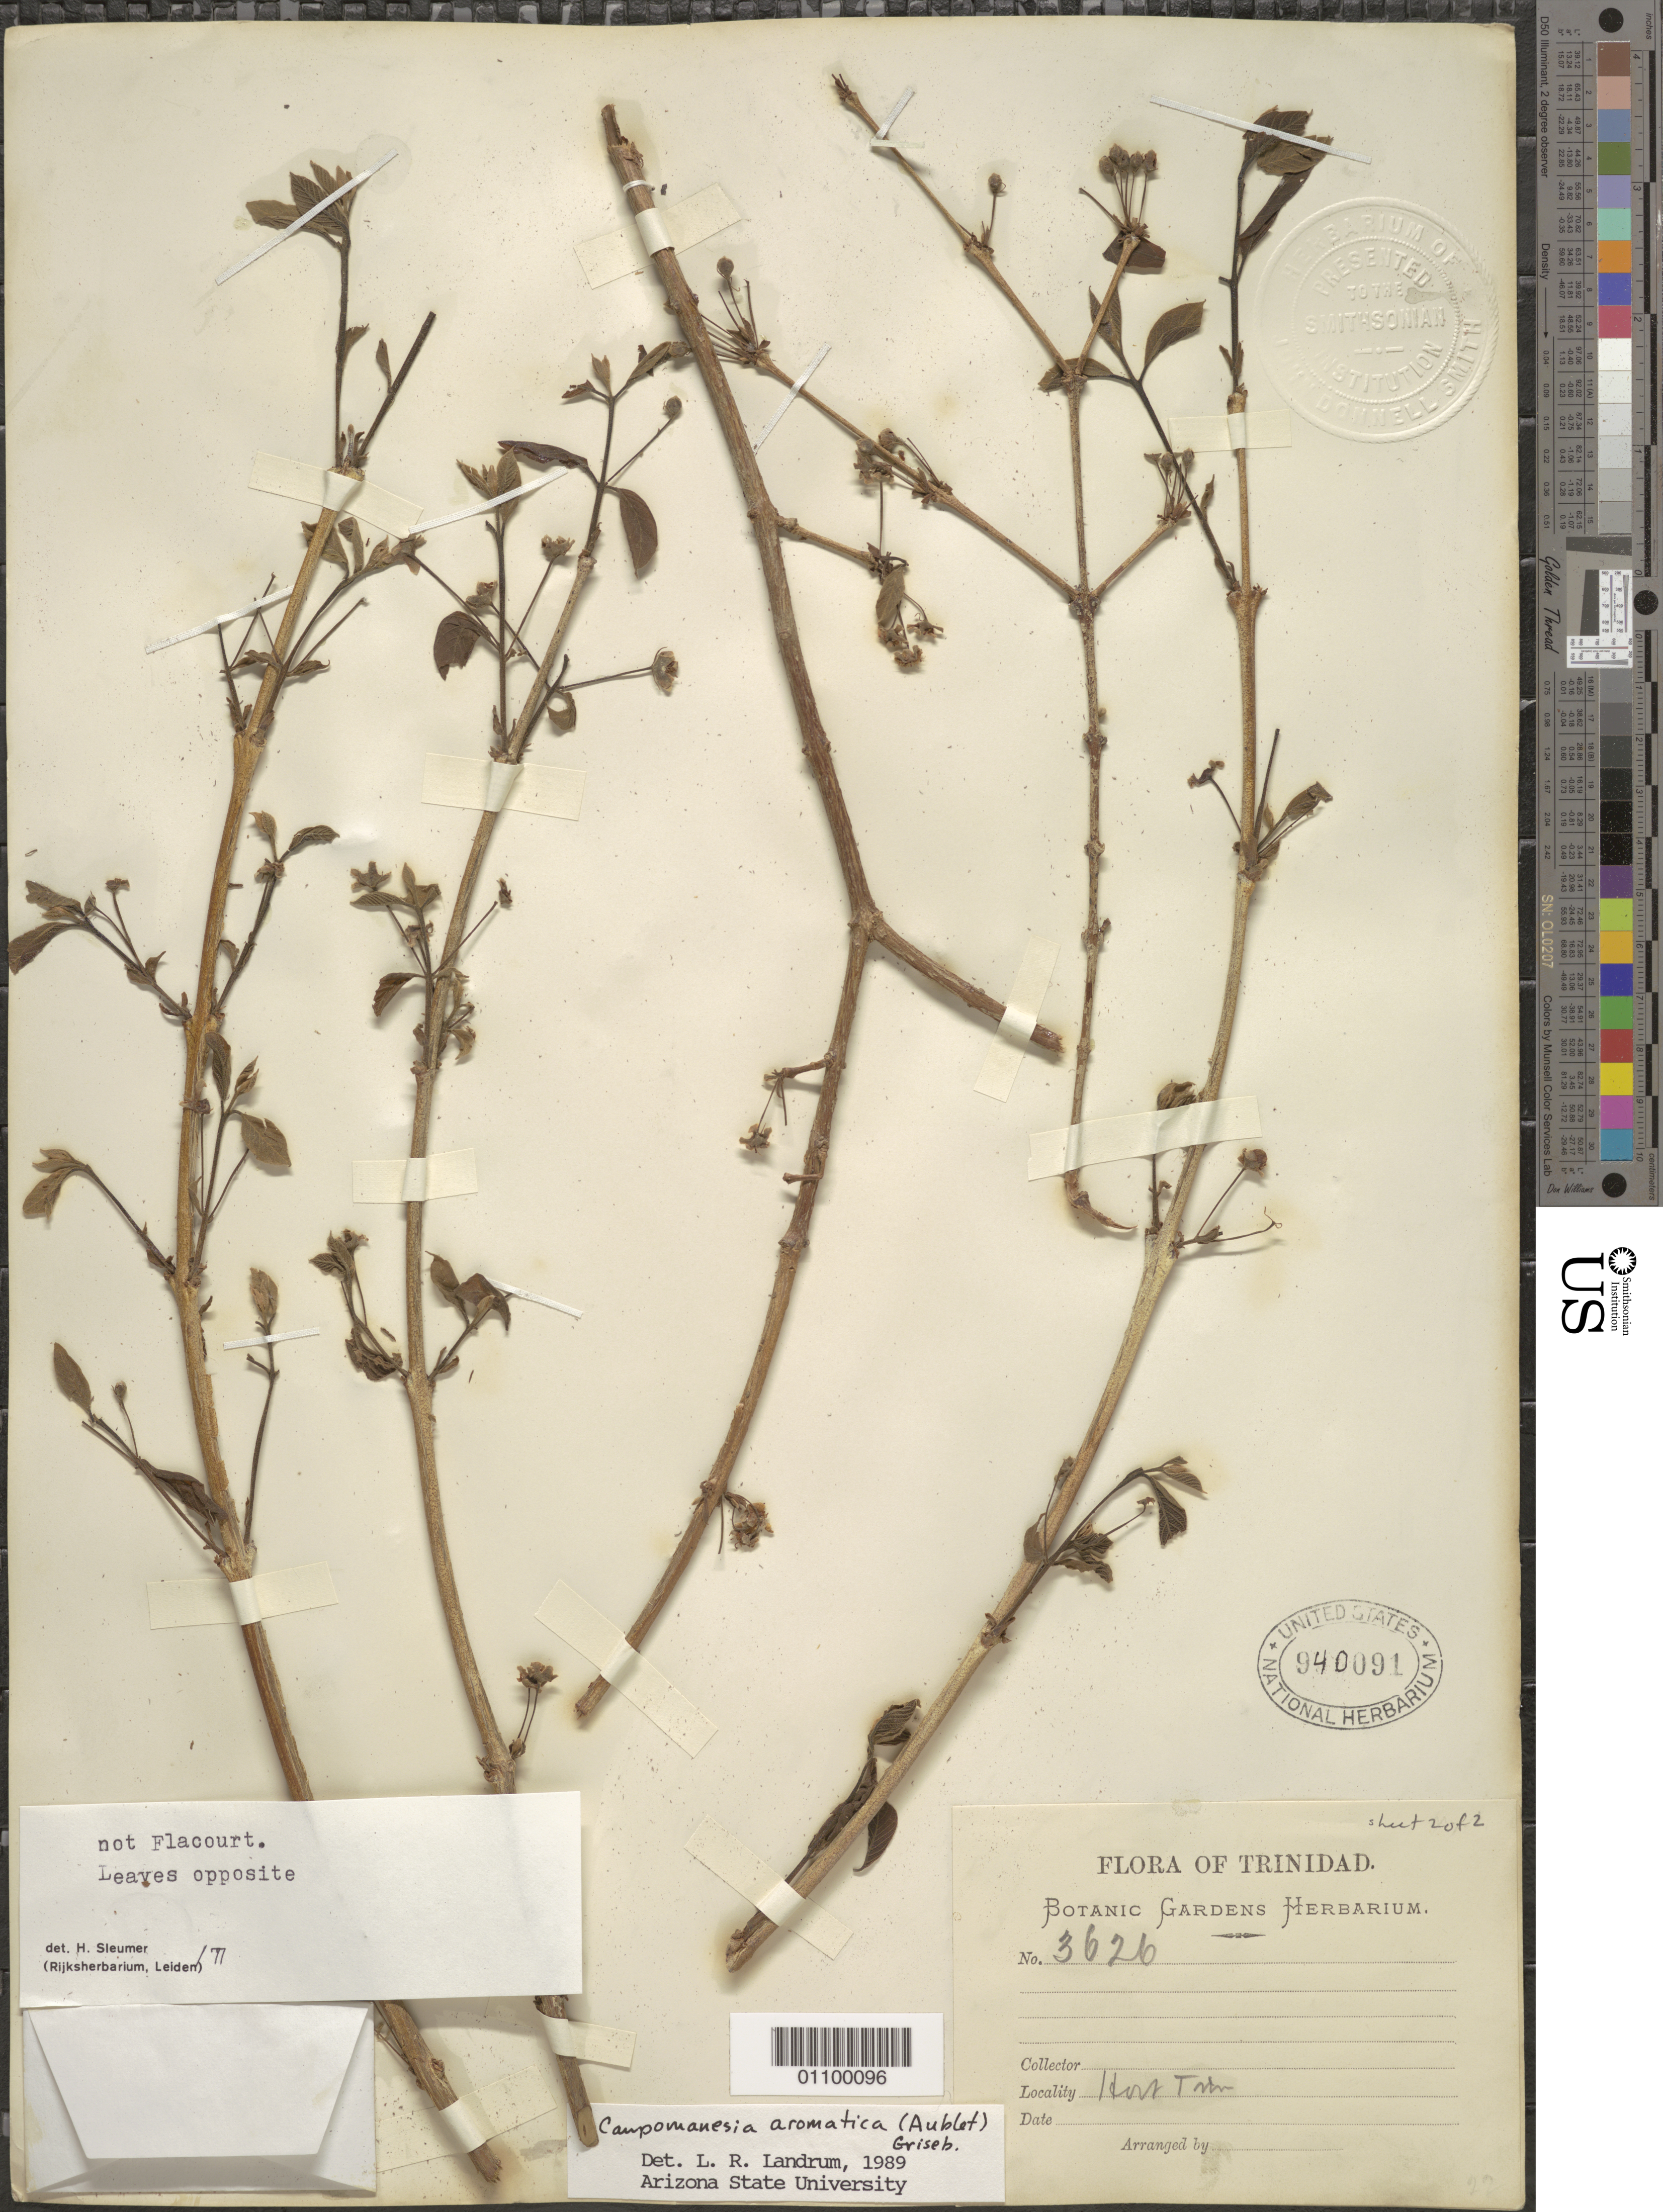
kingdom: Plantae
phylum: Tracheophyta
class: Magnoliopsida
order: Myrtales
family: Myrtaceae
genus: Campomanesia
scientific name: Campomanesia aromatica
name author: (Aubl.) Griseb.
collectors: Botanic Gardens Herbarium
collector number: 3626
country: Trinidad and Tobago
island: Trinidad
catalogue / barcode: US 940091